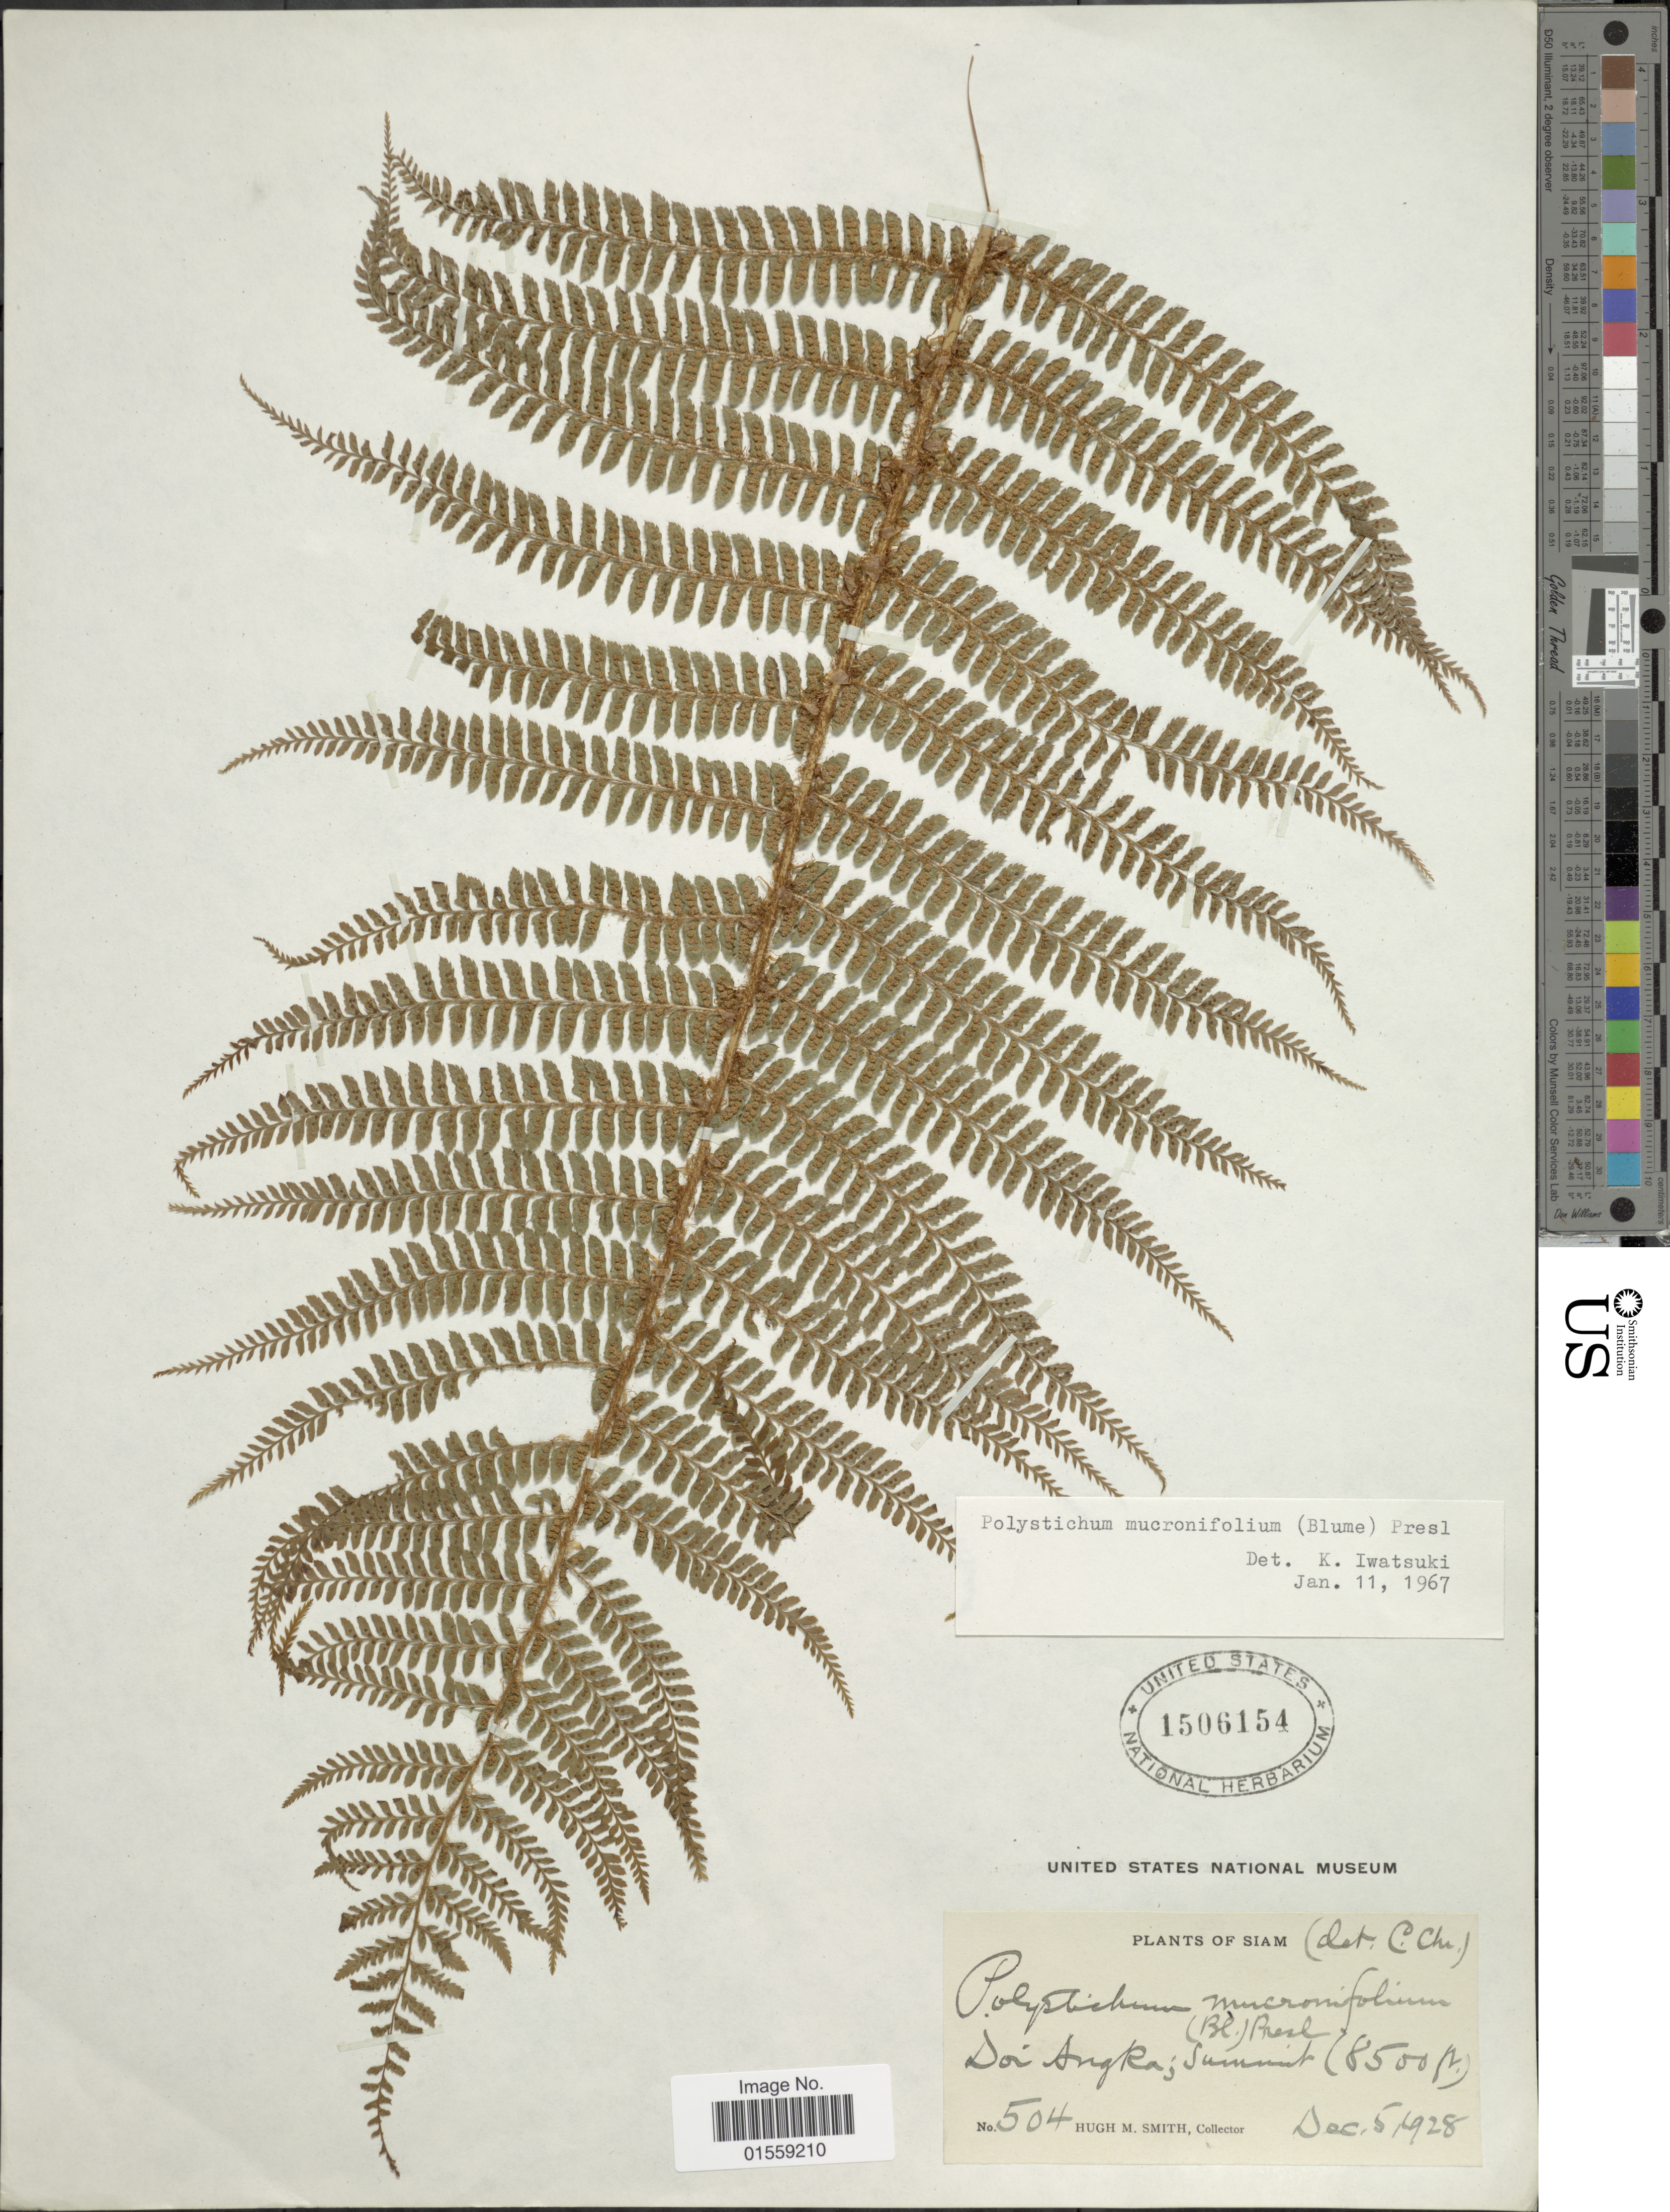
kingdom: Plantae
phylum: Tracheophyta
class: Polypodiopsida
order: Polypodiales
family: Dryopteridaceae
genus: Polystichum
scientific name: Polystichum mucronifolium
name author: (Blume) C. Presl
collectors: H. M. Smith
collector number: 504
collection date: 1928-12-05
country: Thailand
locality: Siam, Doi Angra; Summit.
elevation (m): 2591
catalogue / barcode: US 1506154